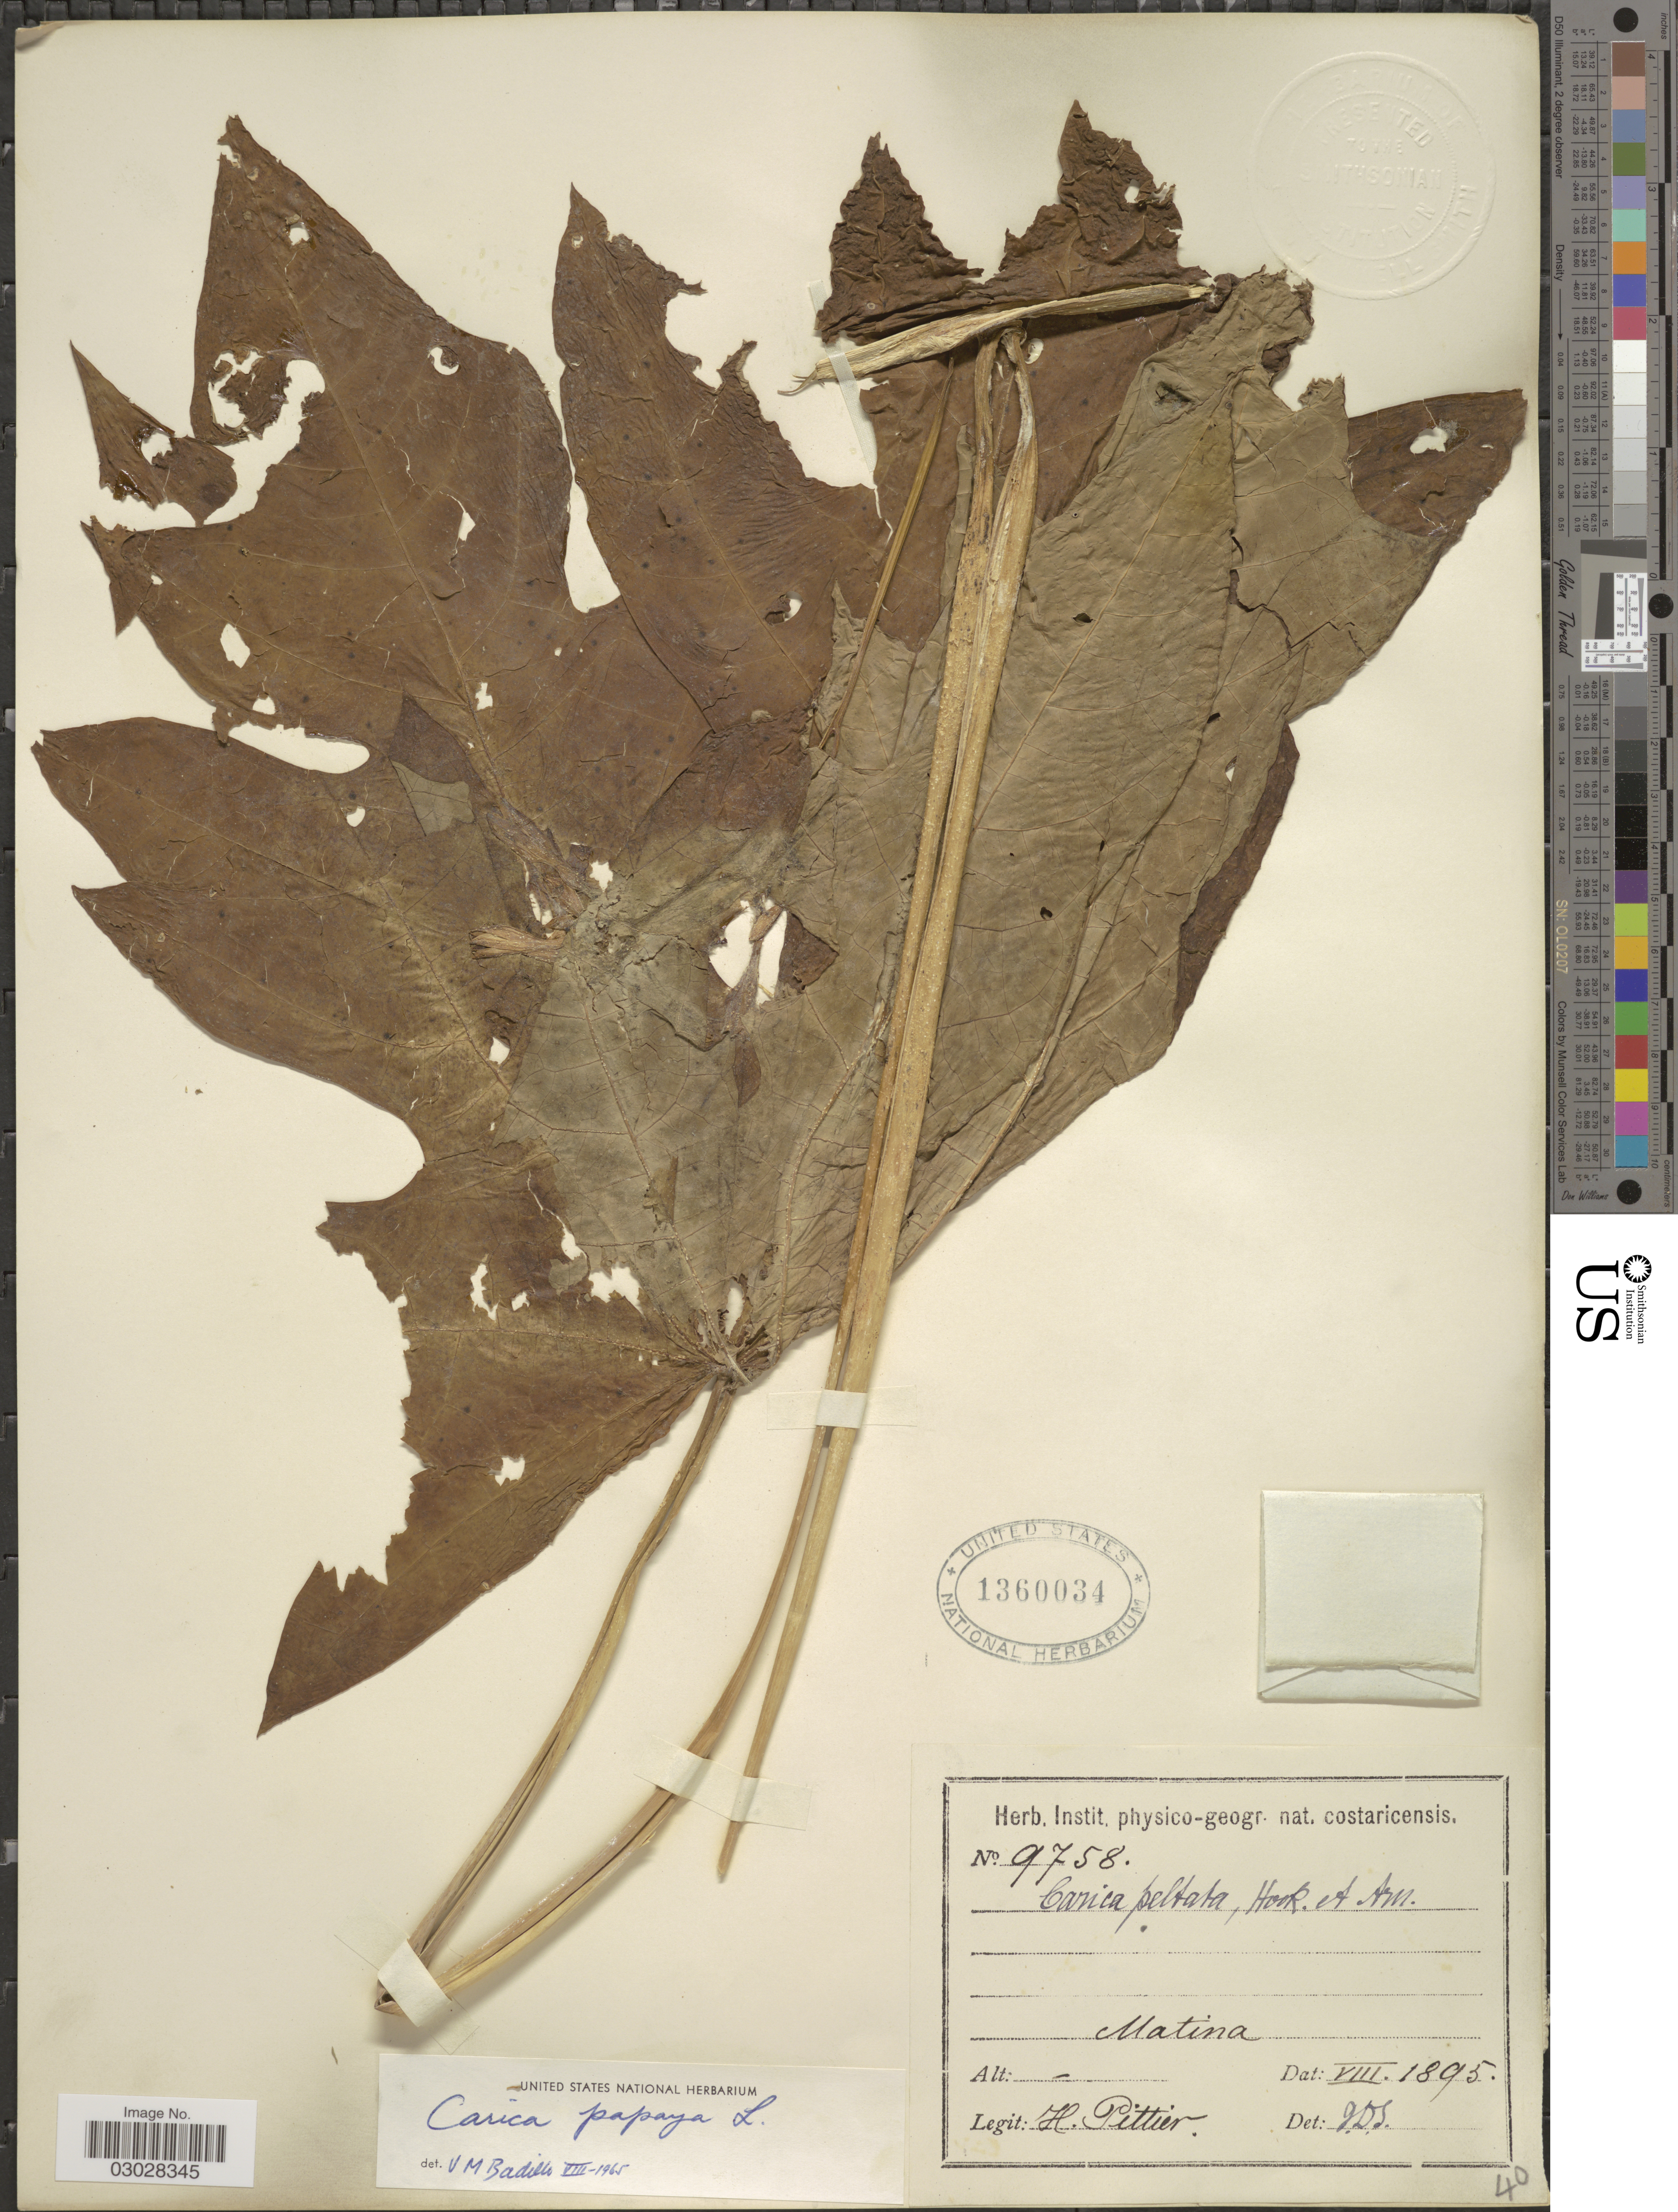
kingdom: Plantae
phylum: Tracheophyta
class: Magnoliopsida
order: Brassicales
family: Caricaceae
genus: Carica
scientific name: Carica papaya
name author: L.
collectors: H. F. Pittier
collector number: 9758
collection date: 1895-08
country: Costa Rica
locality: Matina.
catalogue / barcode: US 1360034